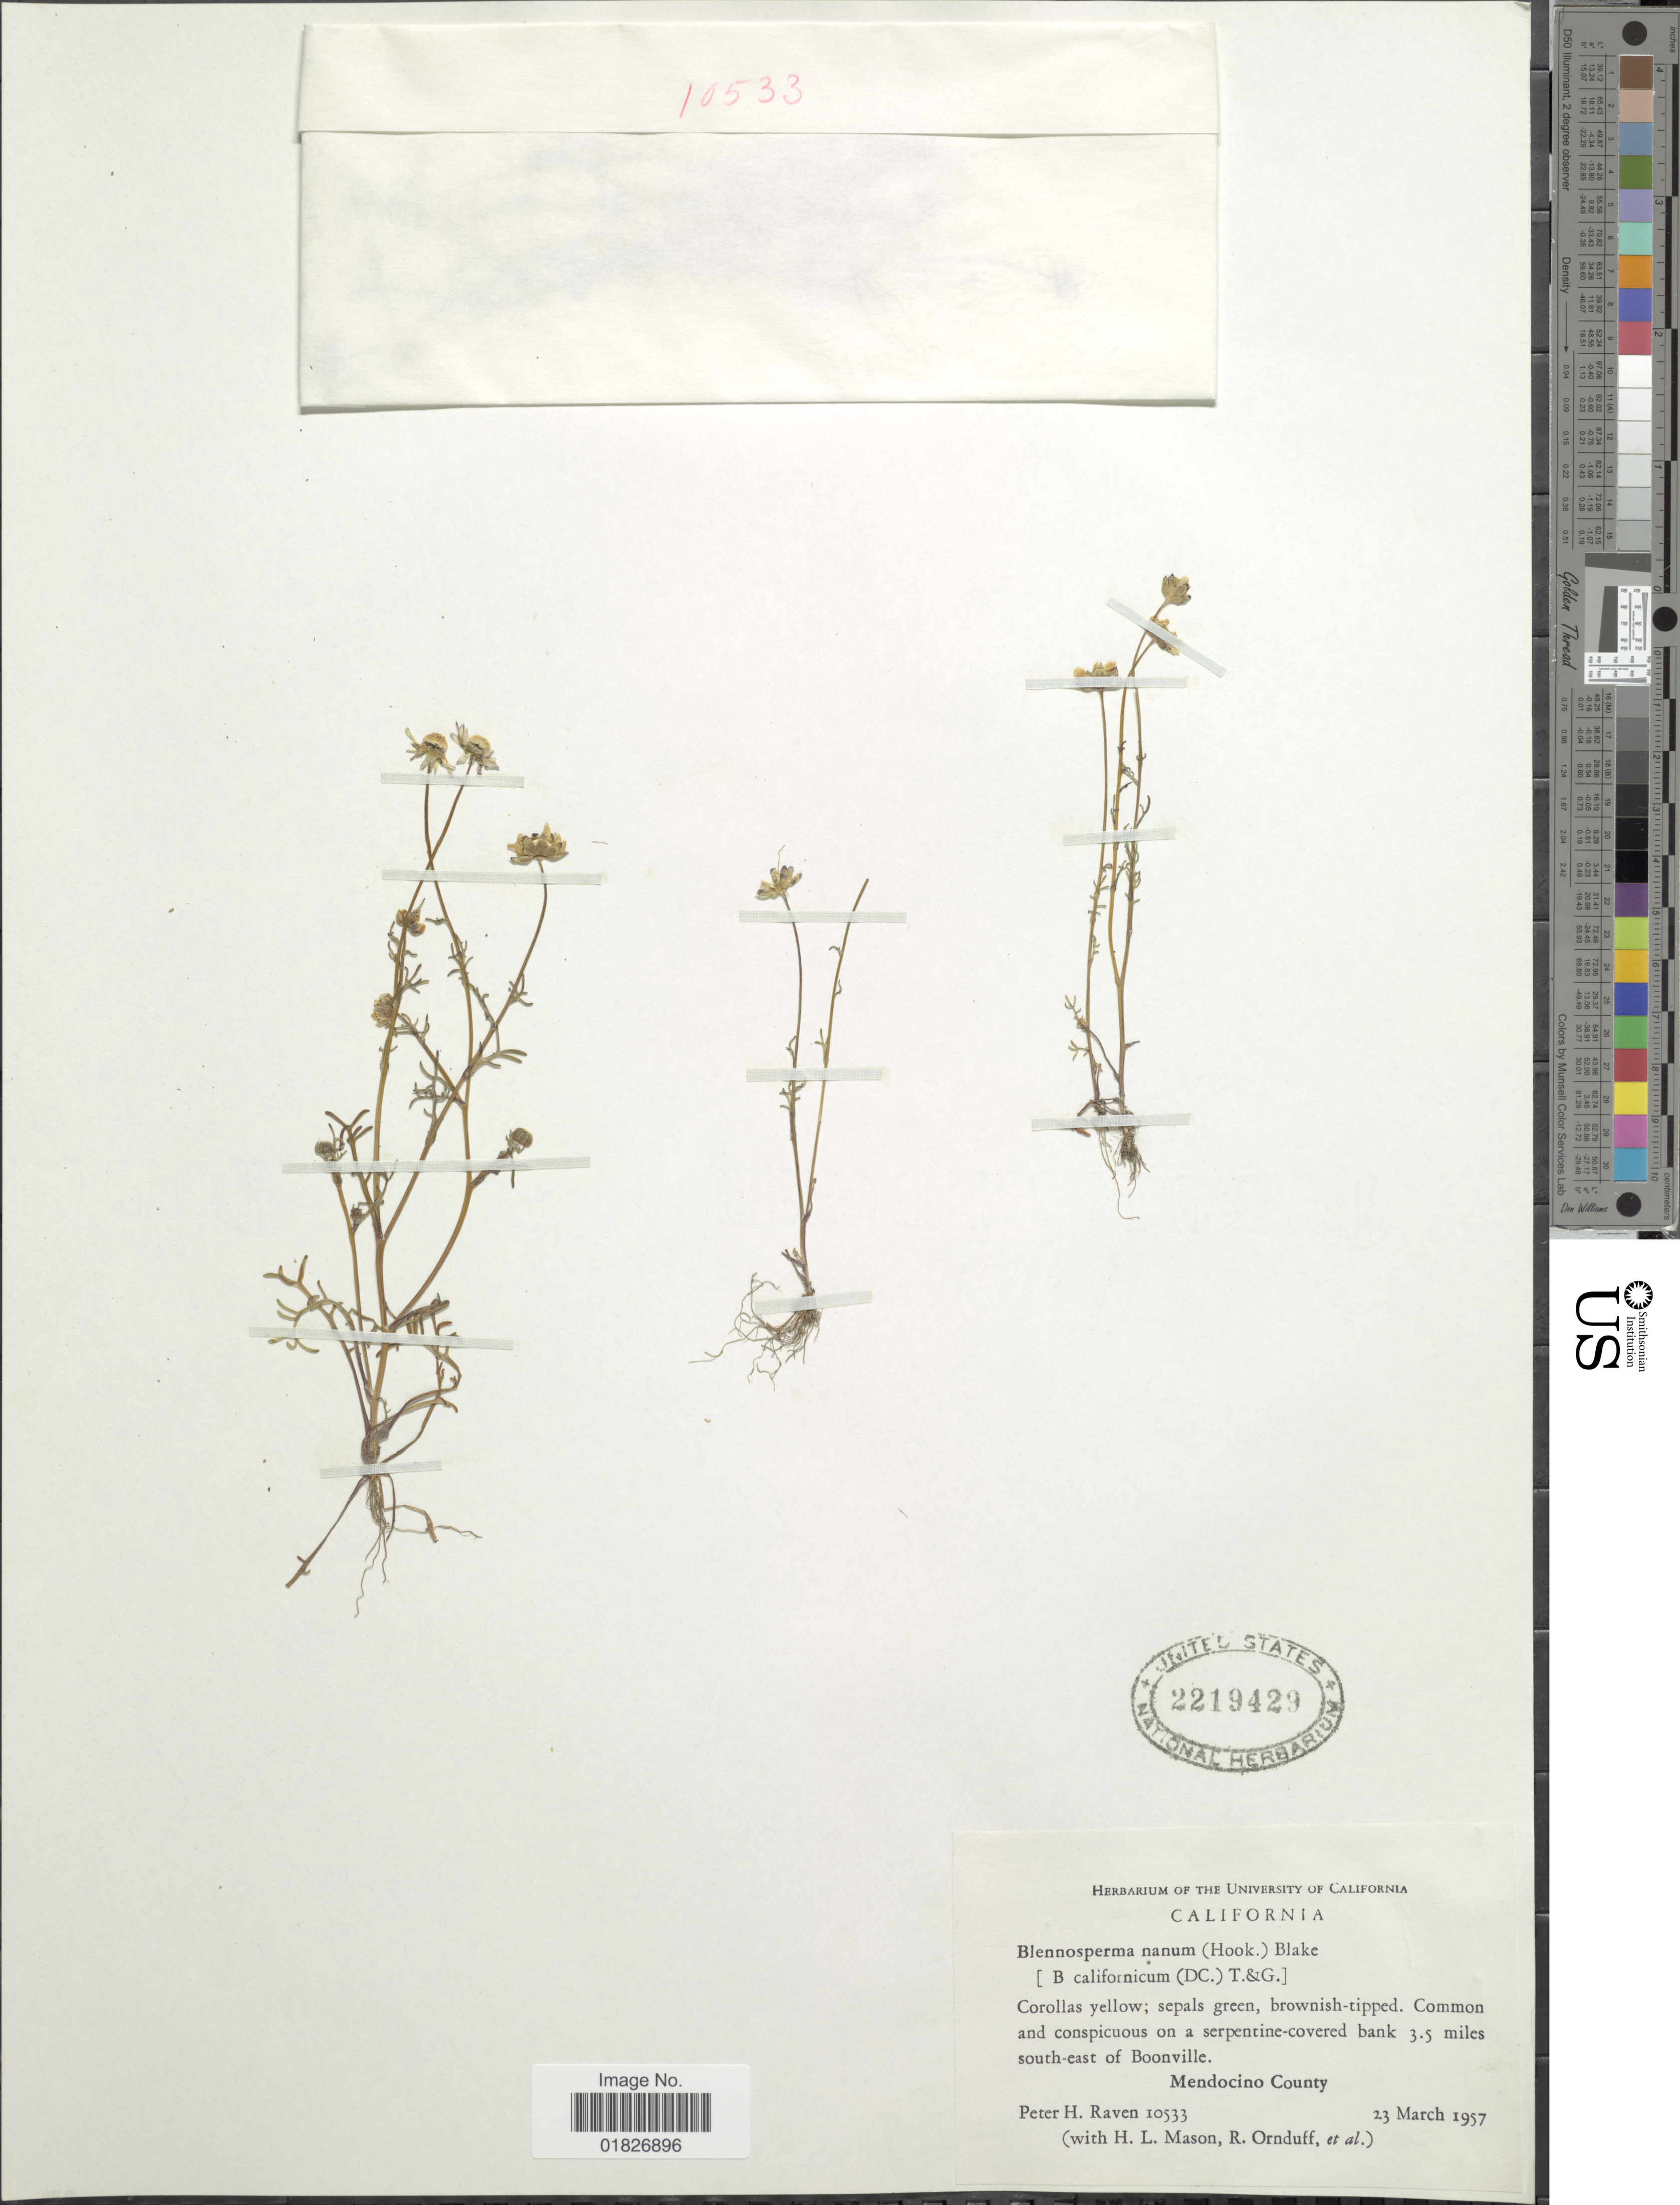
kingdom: Plantae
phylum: Tracheophyta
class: Magnoliopsida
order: Asterales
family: Asteraceae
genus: Blennosperma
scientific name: Blennosperma nanum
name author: (Hook.) S.F. Blake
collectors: P. Raven, H. L. Mason, R. Ornduff & et al.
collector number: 10533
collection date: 1957-03-23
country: United States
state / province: California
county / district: Mendocino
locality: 3.5 miles south-east of Boonville, Mendocino County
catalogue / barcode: US 2219429